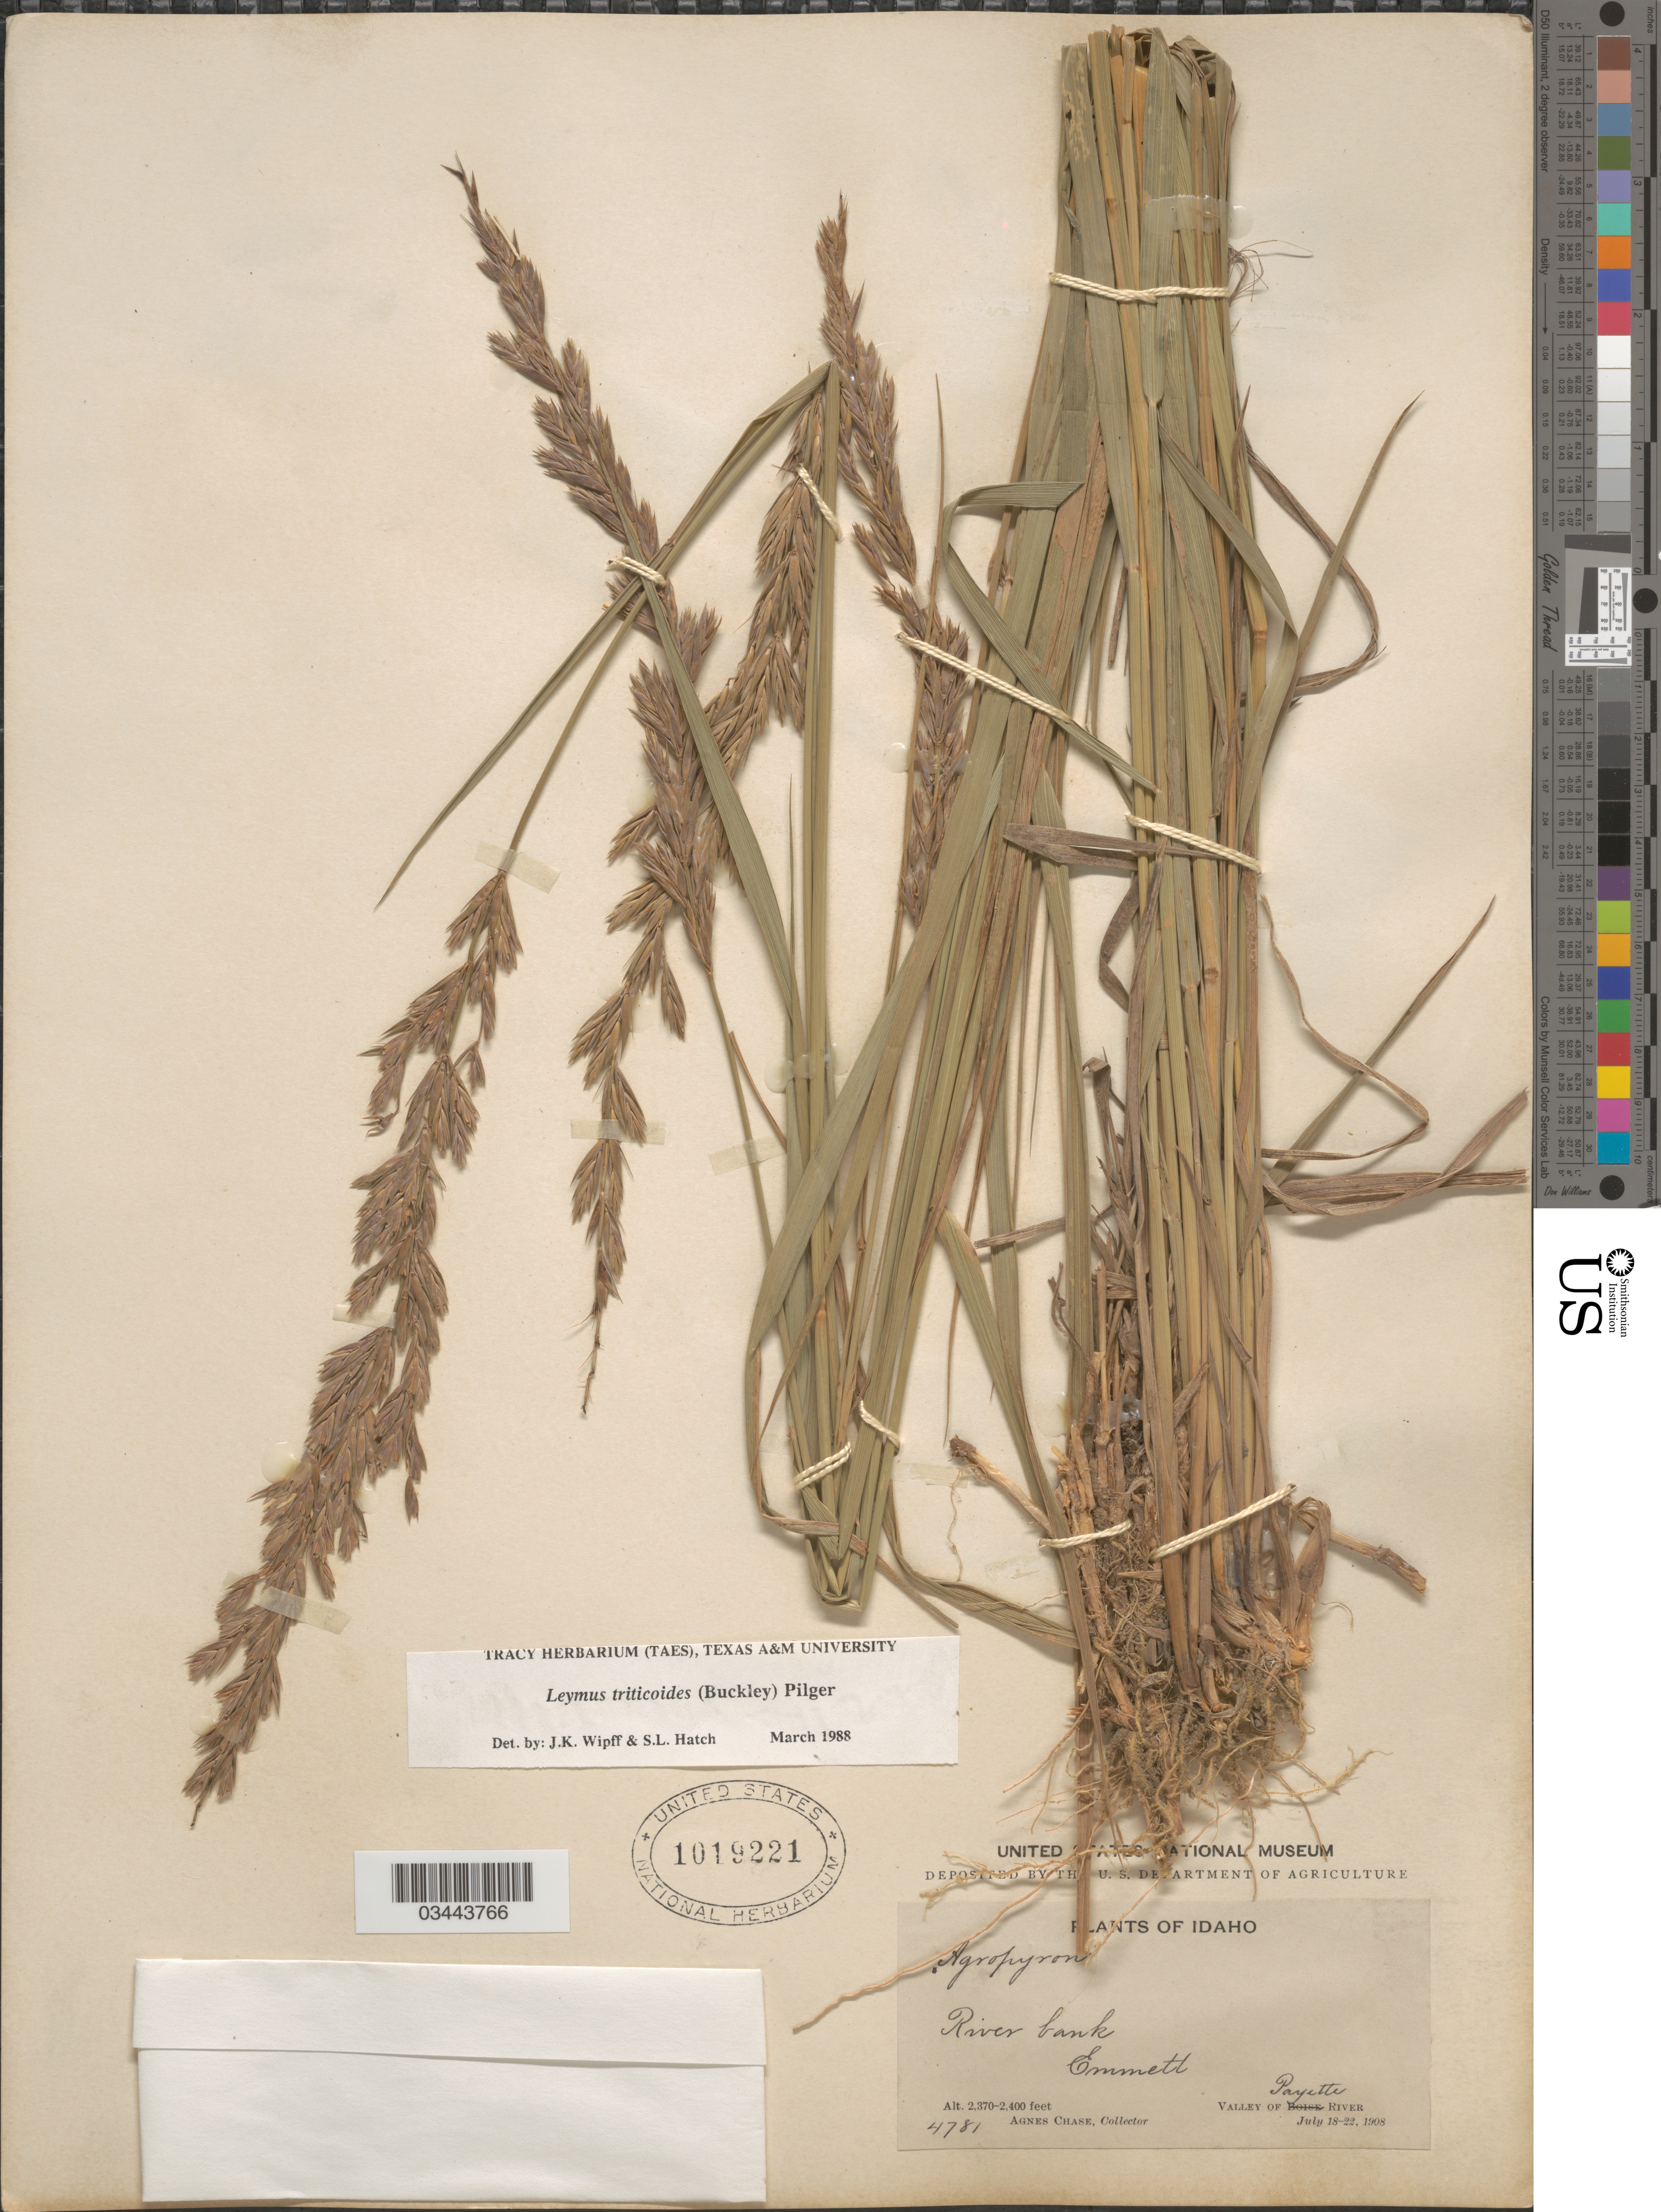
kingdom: Plantae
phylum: Tracheophyta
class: Liliopsida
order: Poales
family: Poaceae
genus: Leymus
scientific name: Leymus triticoides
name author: (Buckley) Pilg.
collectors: A. Chase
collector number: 4781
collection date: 1908-07-18/1908-07-22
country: United States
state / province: Idaho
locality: River bank. Emmett. Valley of Payette River.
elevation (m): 722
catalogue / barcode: US 1019221